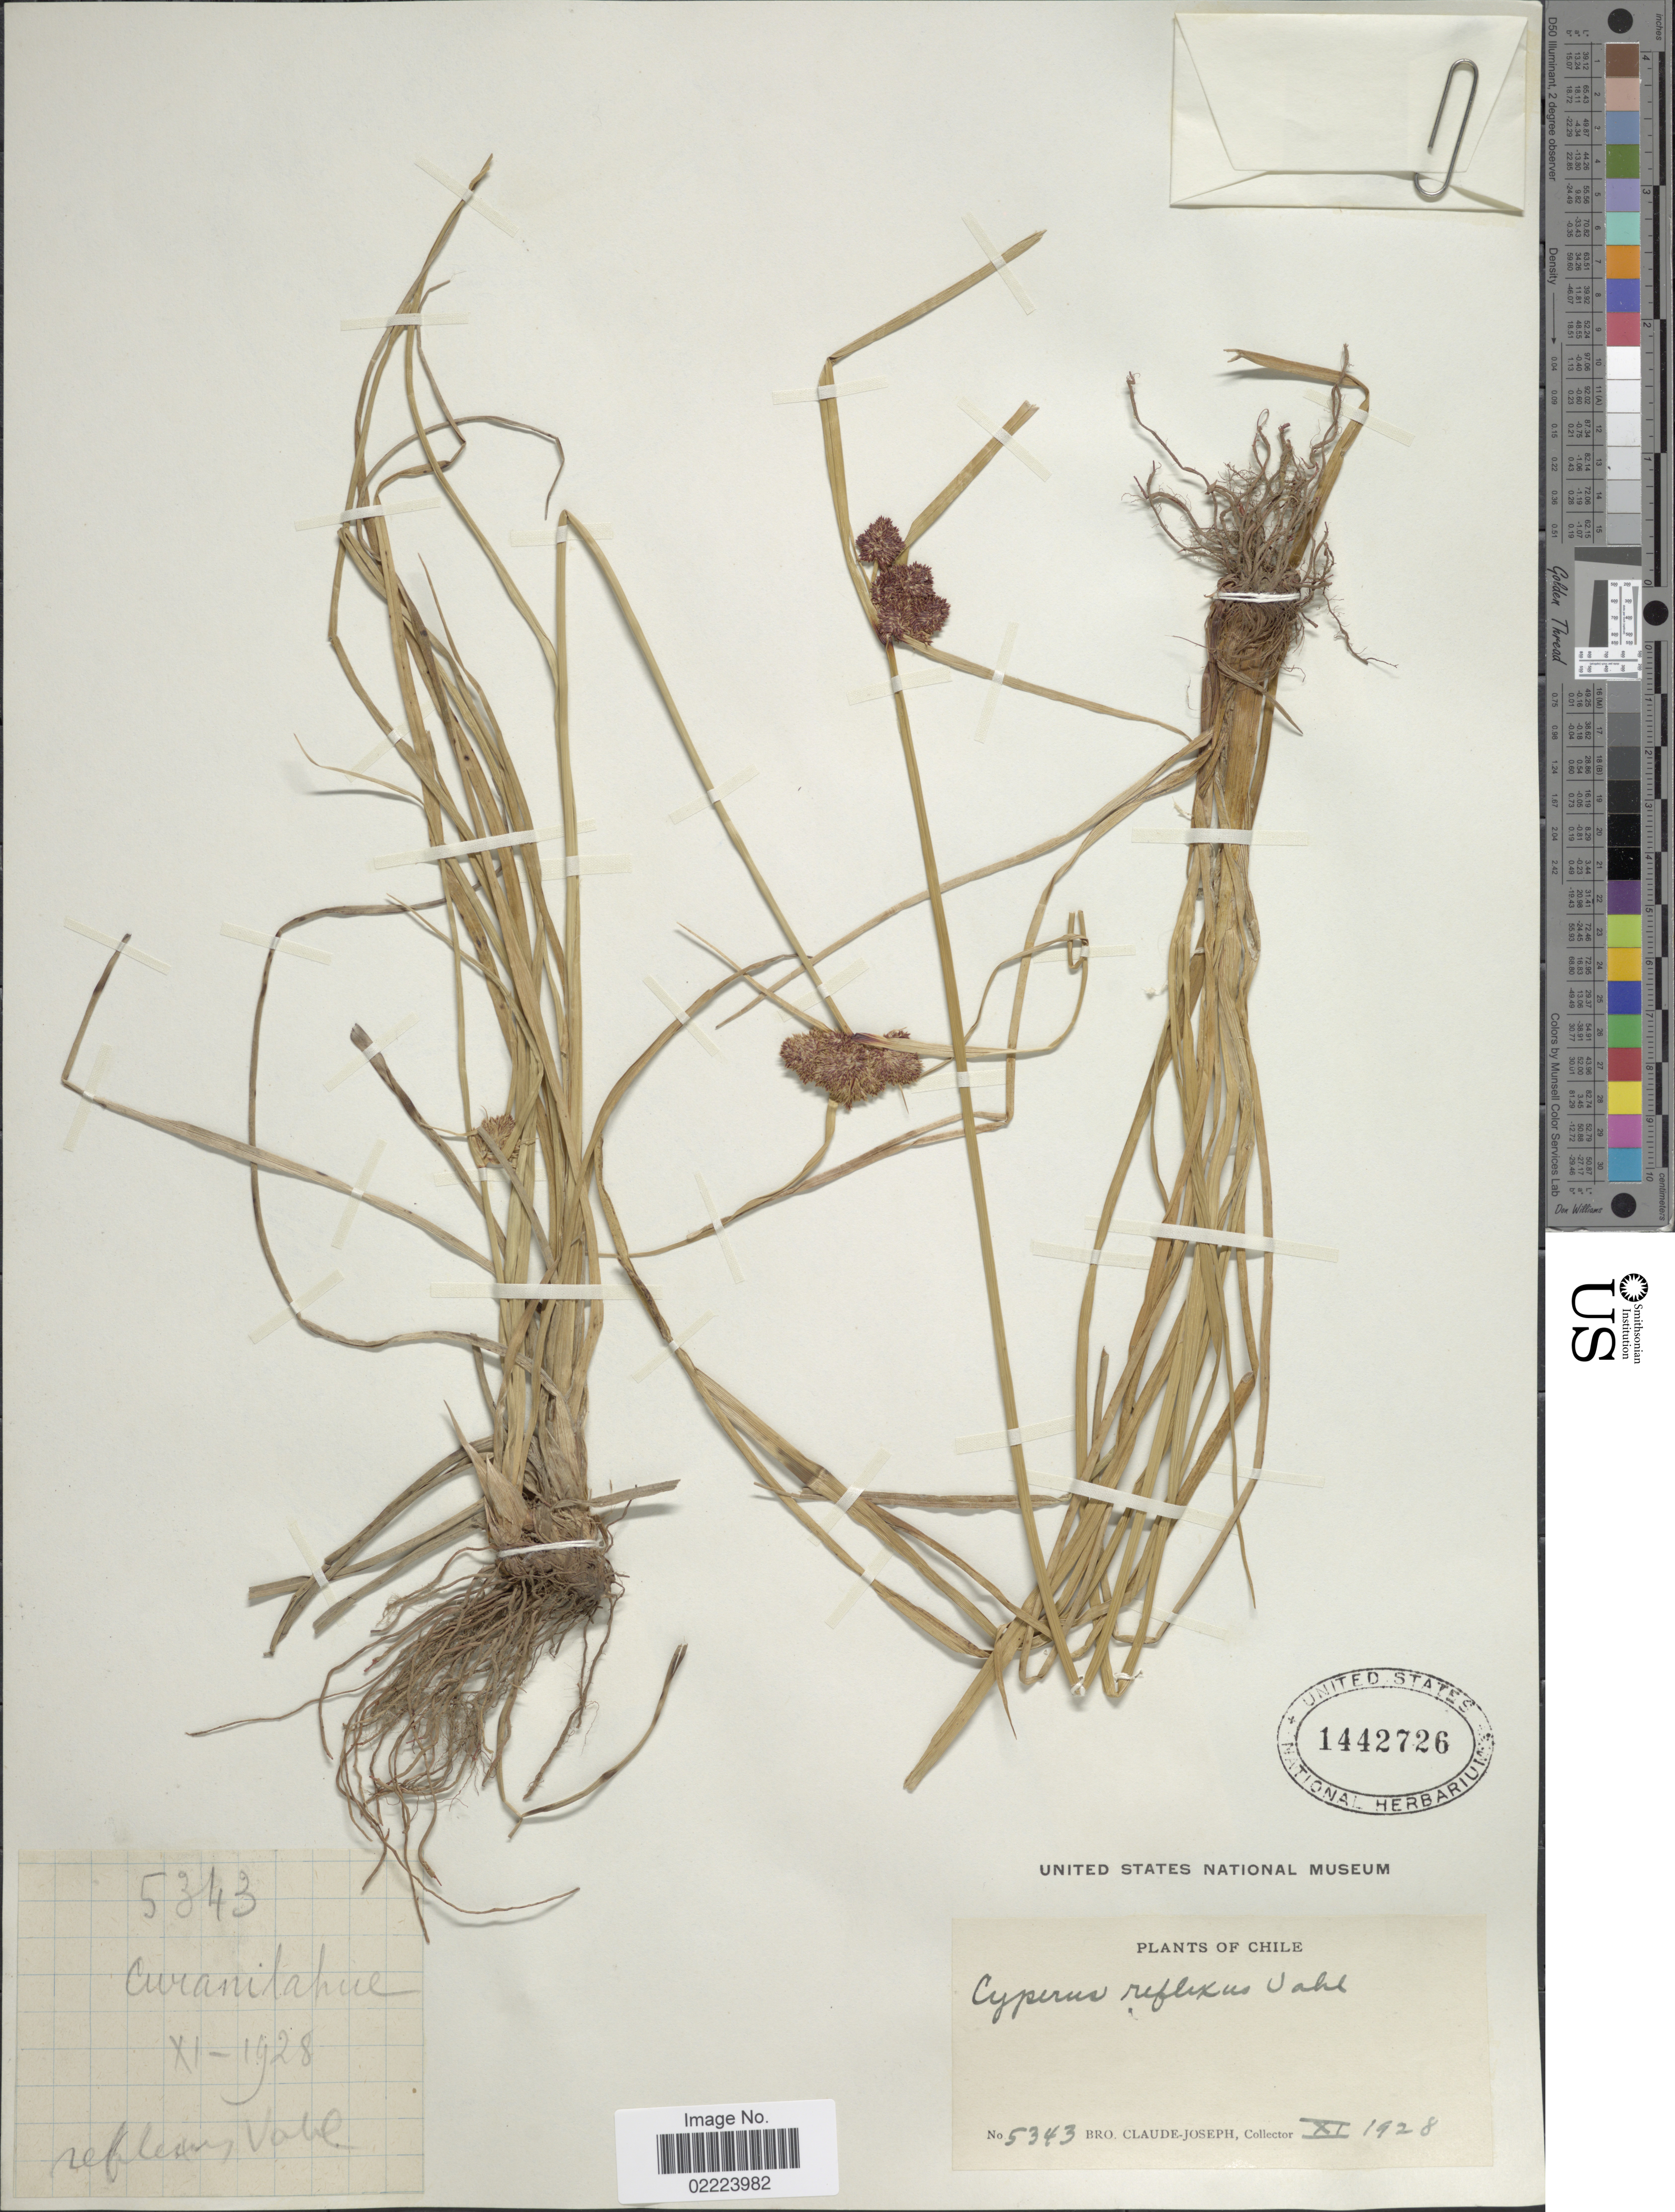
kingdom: Plantae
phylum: Tracheophyta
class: Liliopsida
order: Poales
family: Cyperaceae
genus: Cyperus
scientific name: Cyperus reflexus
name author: Vahl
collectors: Bro. Claude-Joseph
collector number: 5343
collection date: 1928-11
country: Chile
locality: Curanilahue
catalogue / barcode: US 1442726